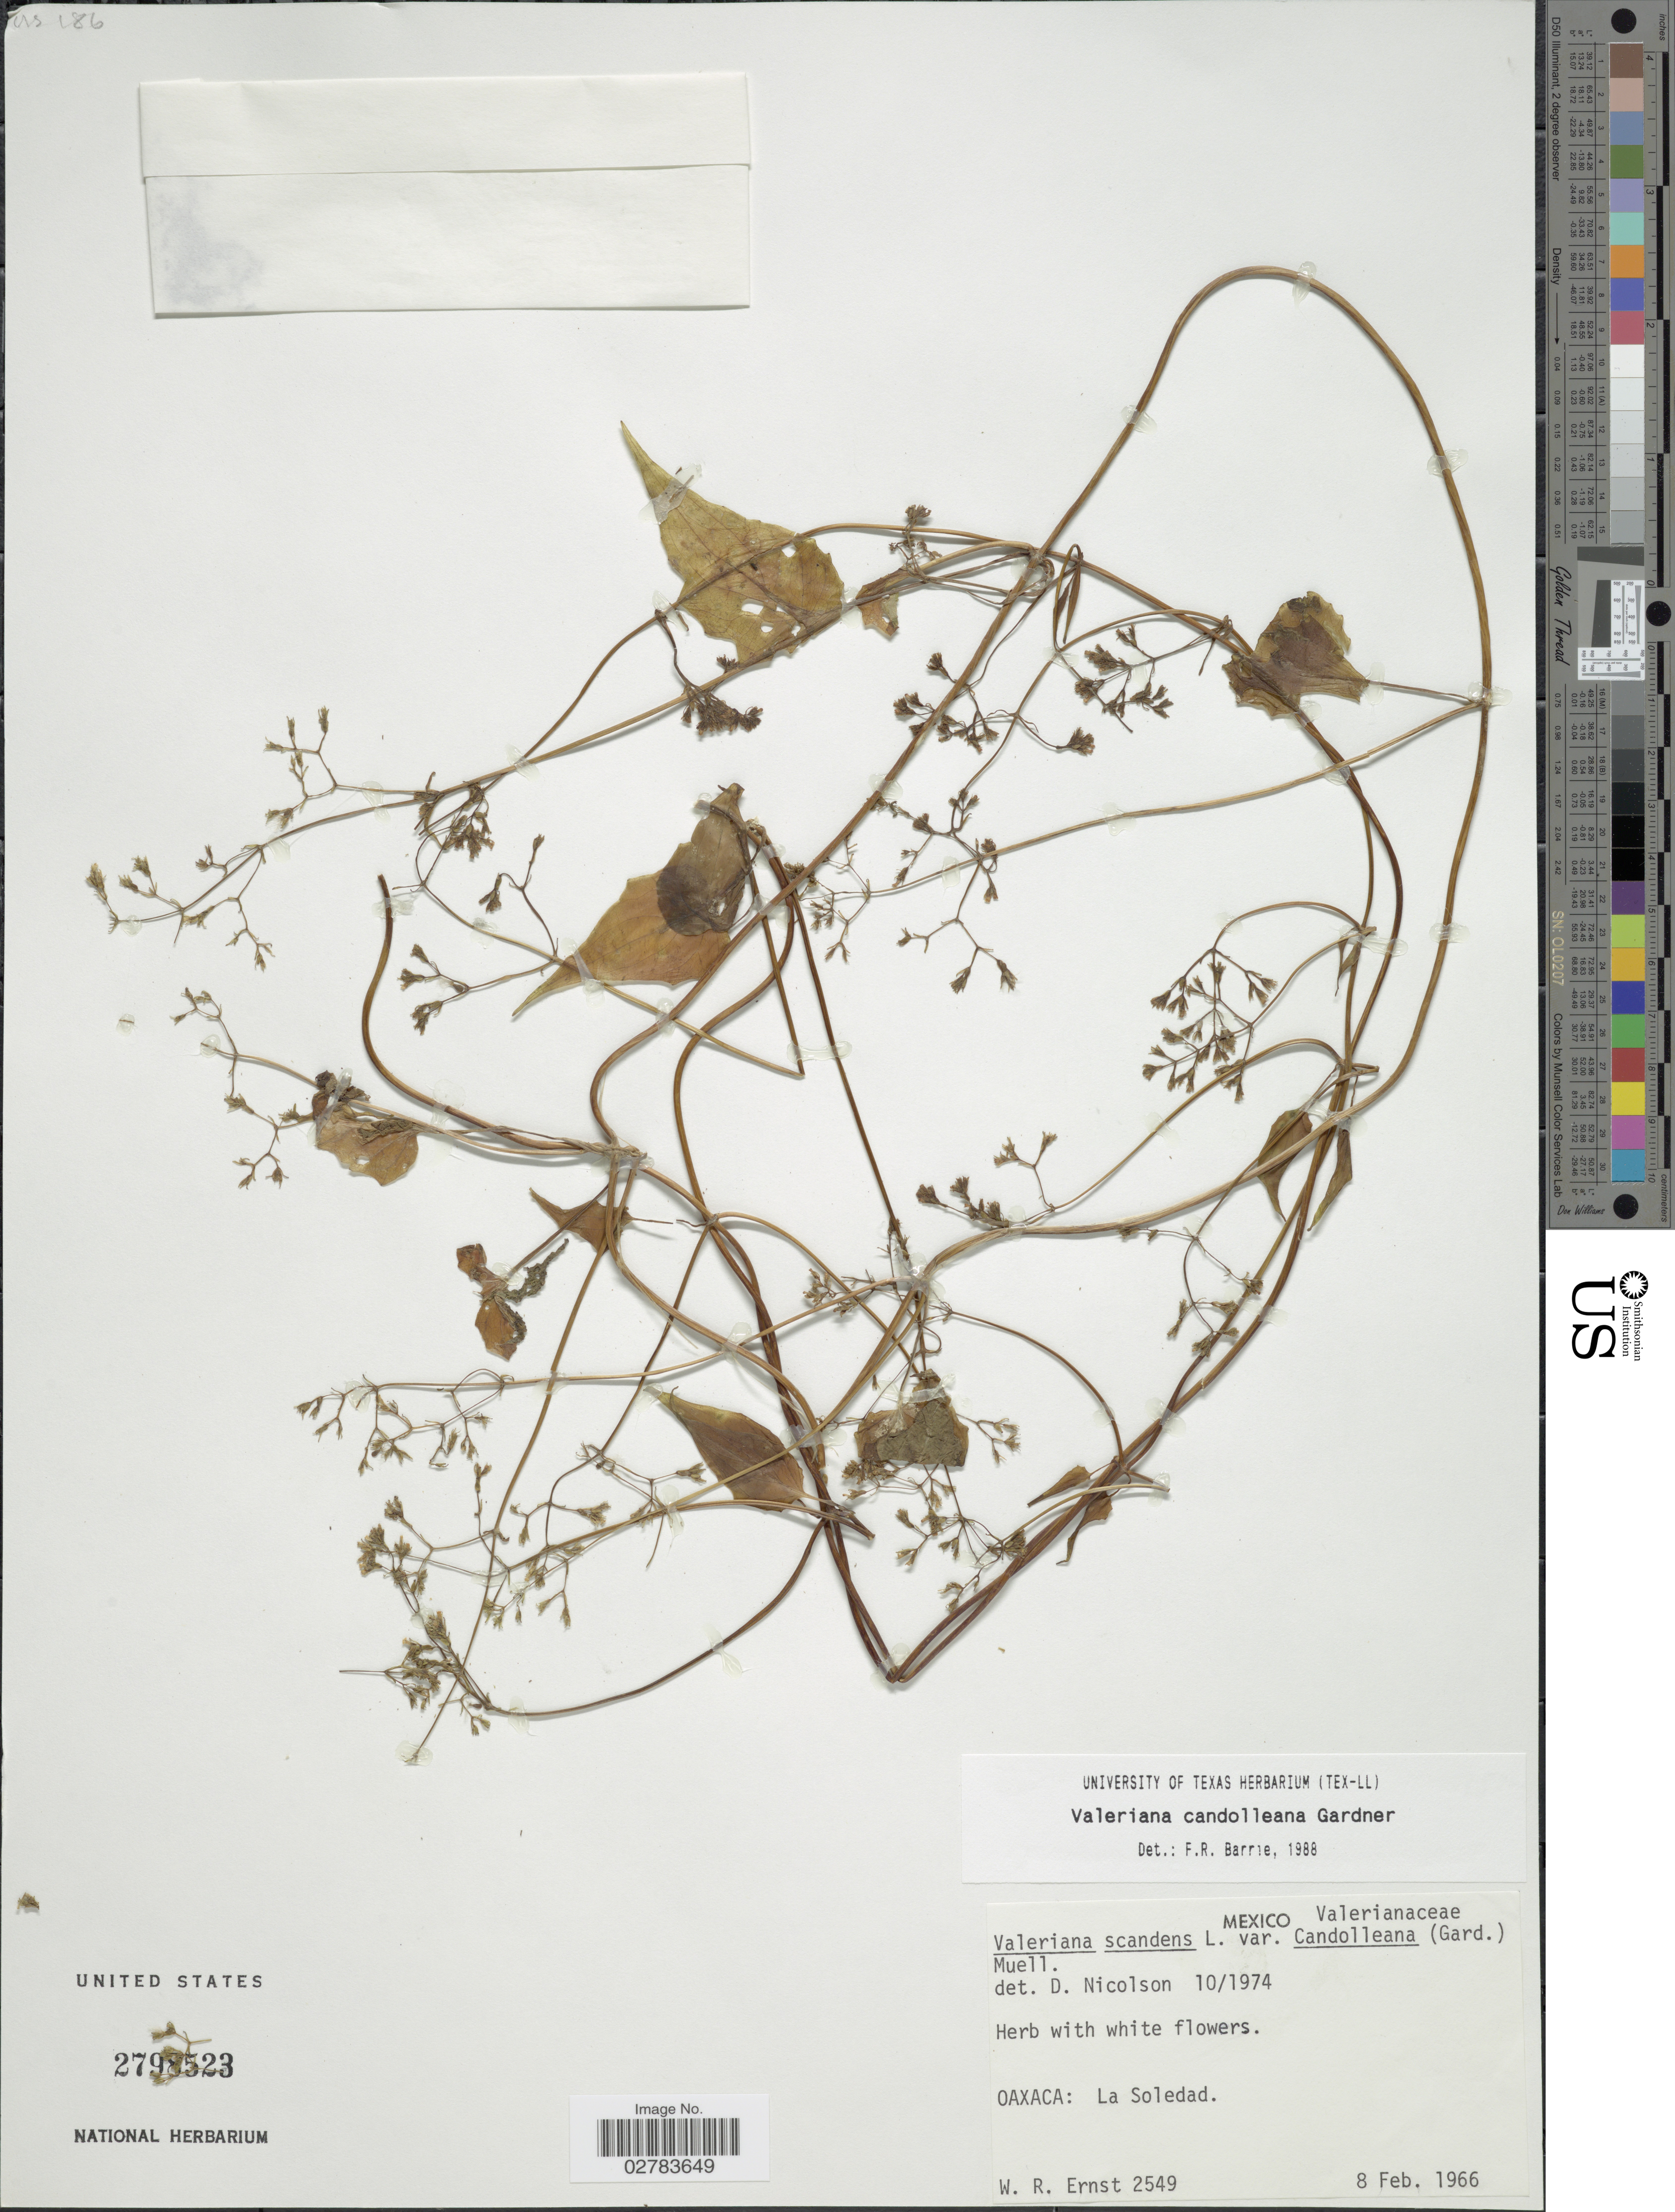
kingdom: Plantae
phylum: Tracheophyta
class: Magnoliopsida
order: Dipsacales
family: Caprifoliaceae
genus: Valeriana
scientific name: Valeriana candolleana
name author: Gardner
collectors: W. R. Ernst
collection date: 1966-02-08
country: Mexico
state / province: Oaxaca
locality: La Soledad.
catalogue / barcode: US 2798523